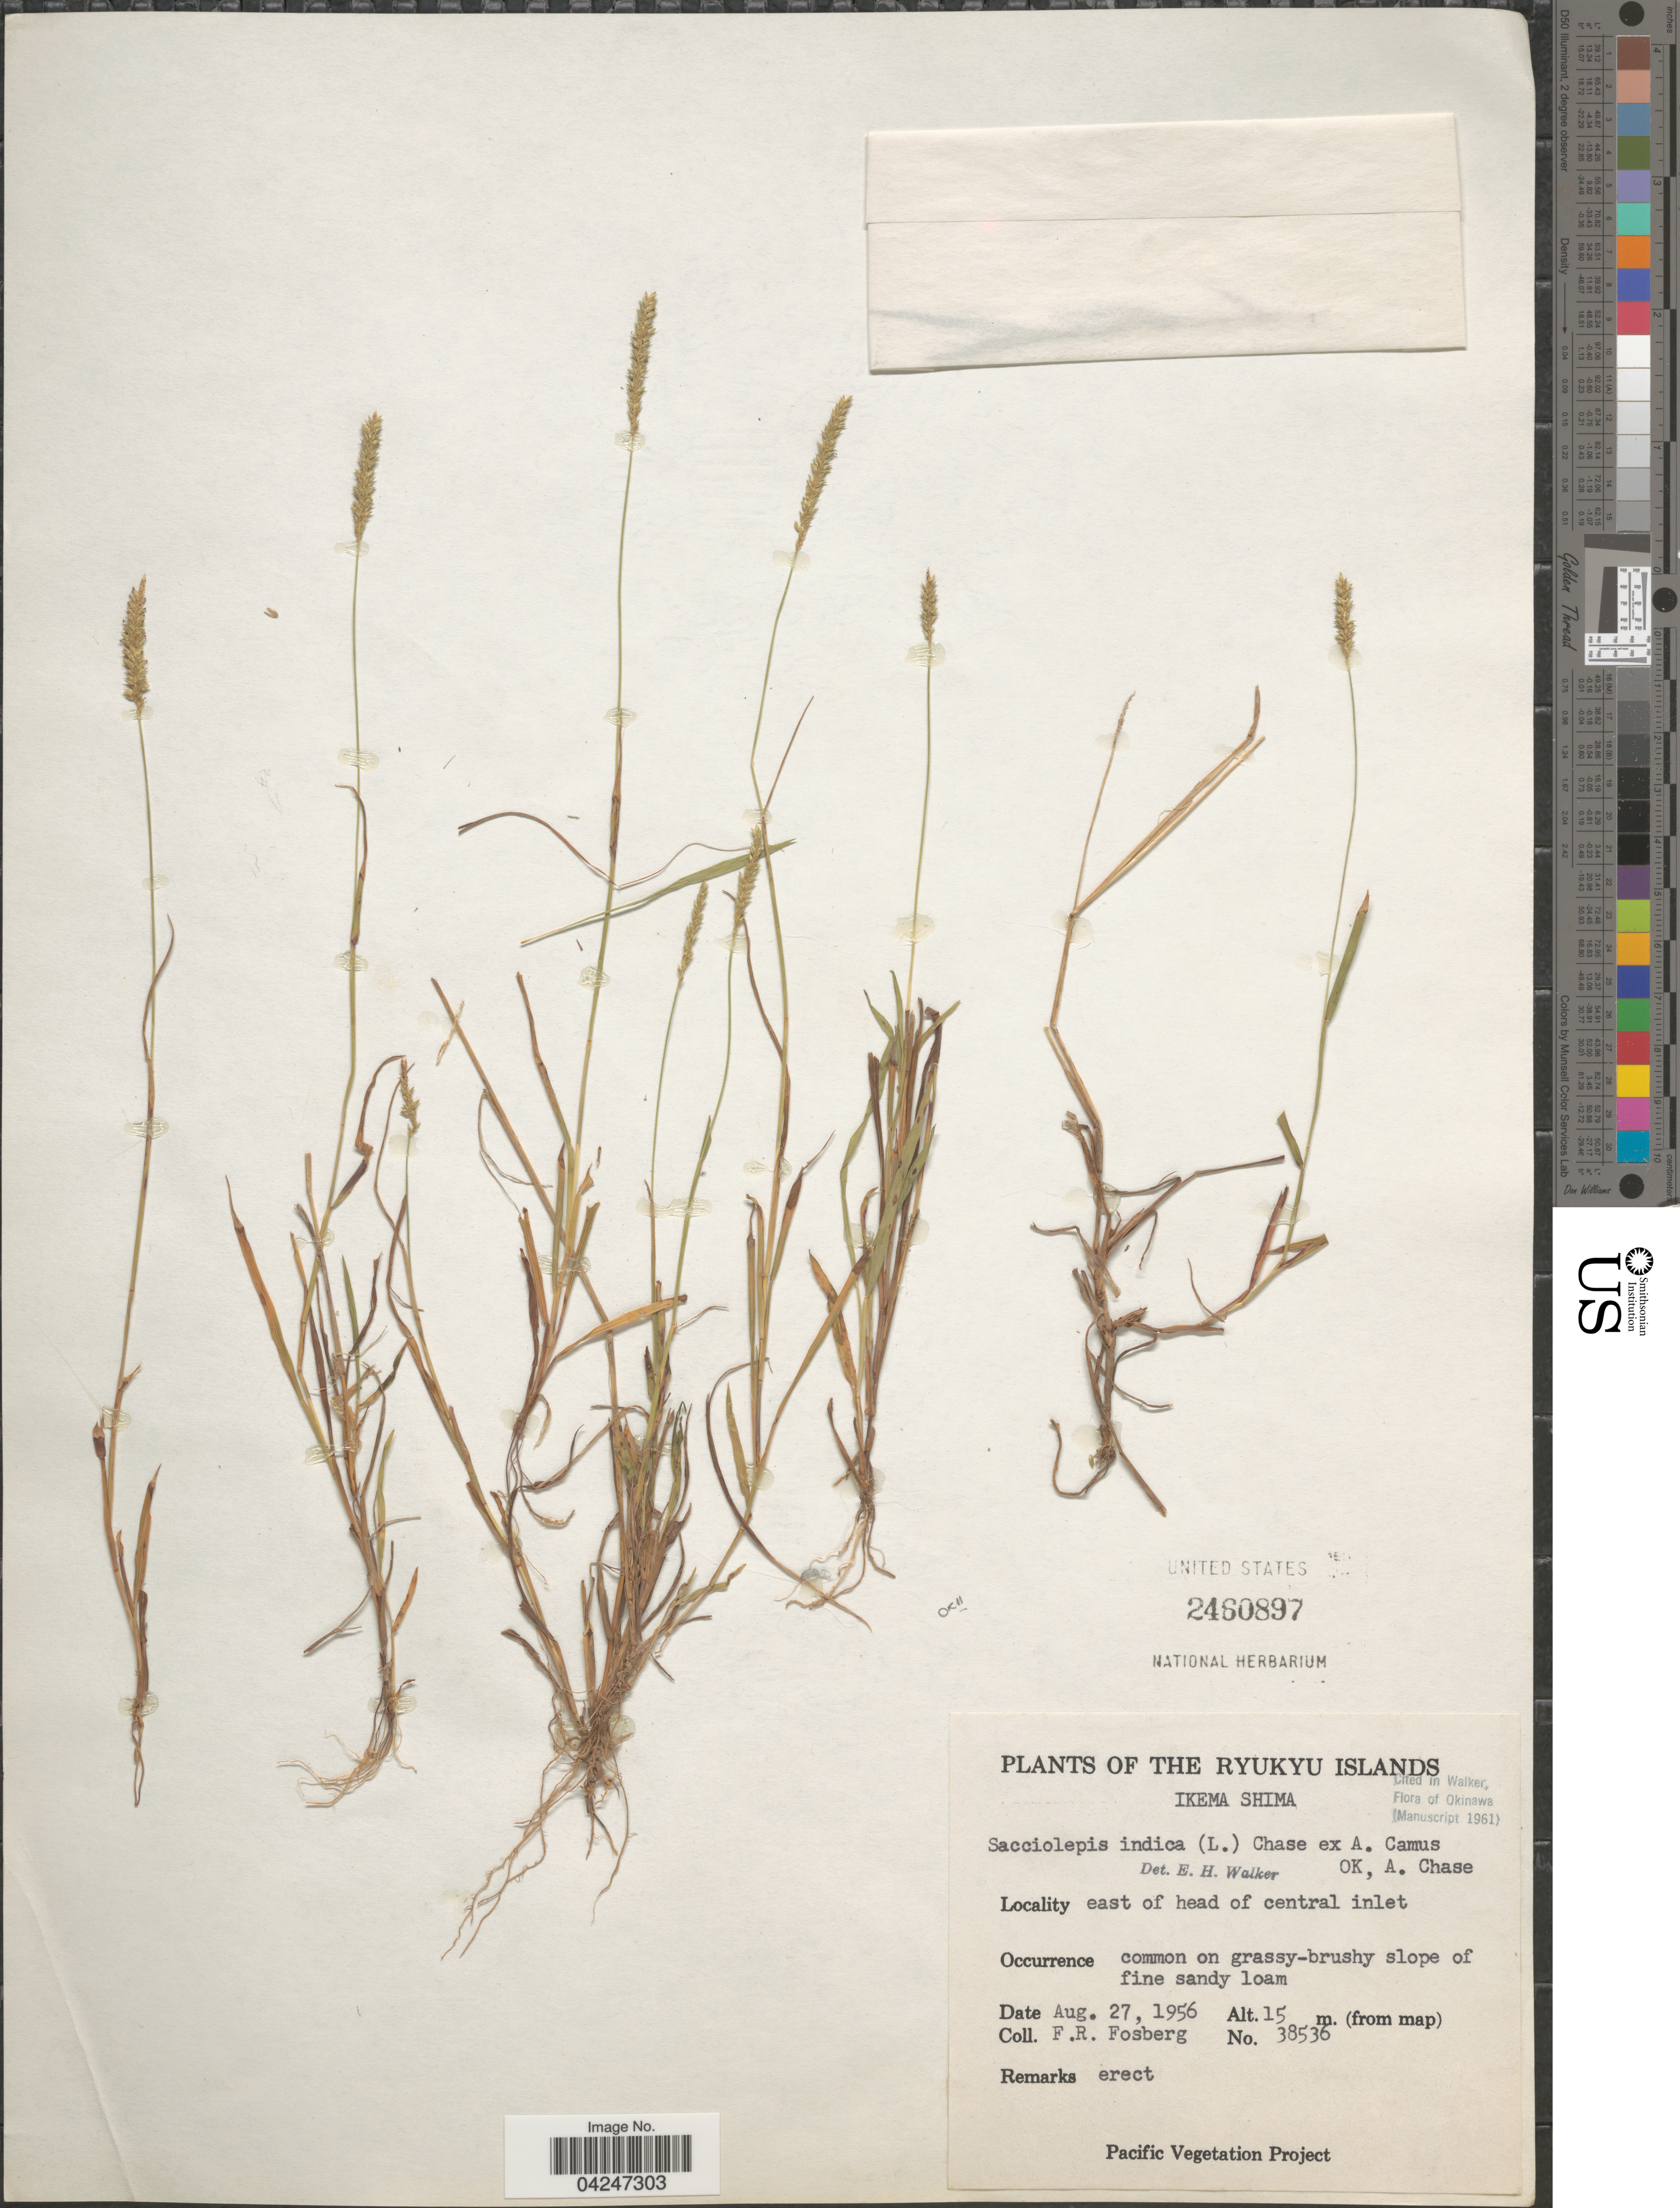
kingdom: Plantae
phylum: Tracheophyta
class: Liliopsida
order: Poales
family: Poaceae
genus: Sacciolepis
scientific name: Sacciolepis indica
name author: (L.) Chase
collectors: F. R. Fosberg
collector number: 38536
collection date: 1956-08-27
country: Japan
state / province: Okinawa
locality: The Ryukyu Islands. Ikema Shima. East of head of central inlet.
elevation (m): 15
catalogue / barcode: US 2480897